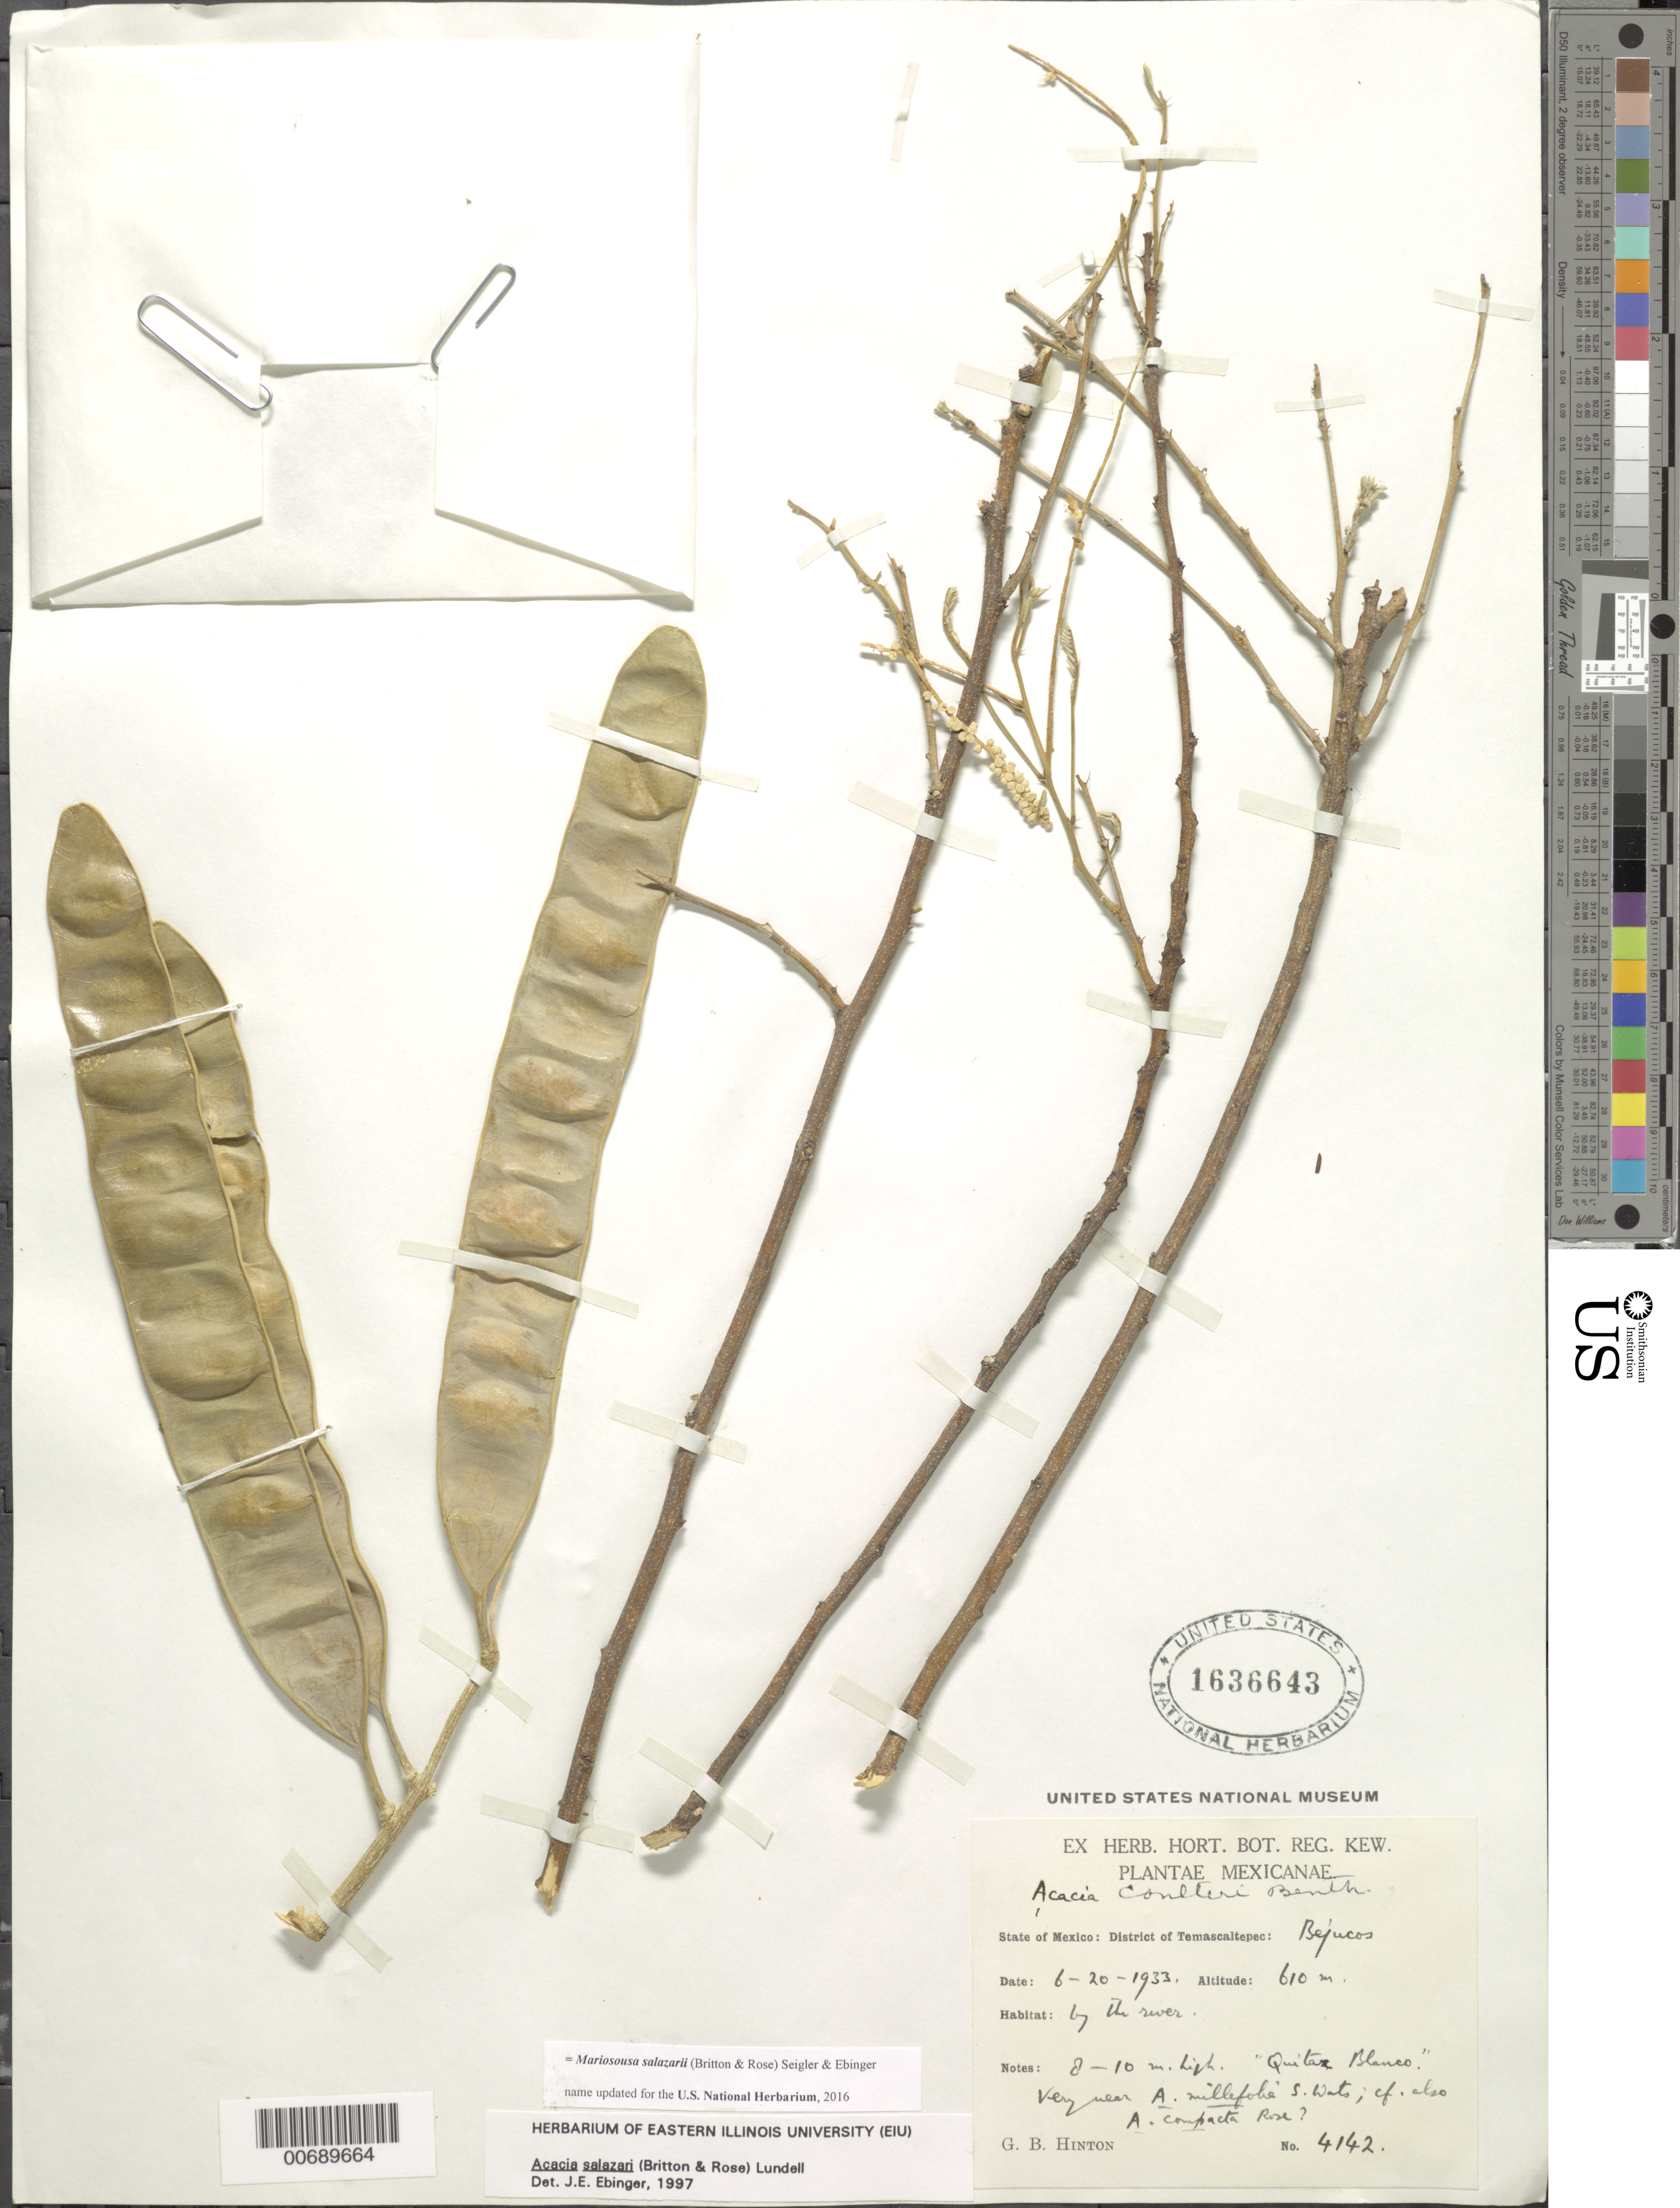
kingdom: Plantae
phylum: Tracheophyta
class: Magnoliopsida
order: Fabales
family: Fabaceae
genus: Mariosousa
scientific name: Mariosousa salazarii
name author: (Britton & Rose) Seigler & Ebinger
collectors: G. B. Hinton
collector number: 4142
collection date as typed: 20 Jun 1933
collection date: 1933-06-20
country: Mexico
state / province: México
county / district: Temascaltepec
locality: Bejucos.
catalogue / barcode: US 1636643